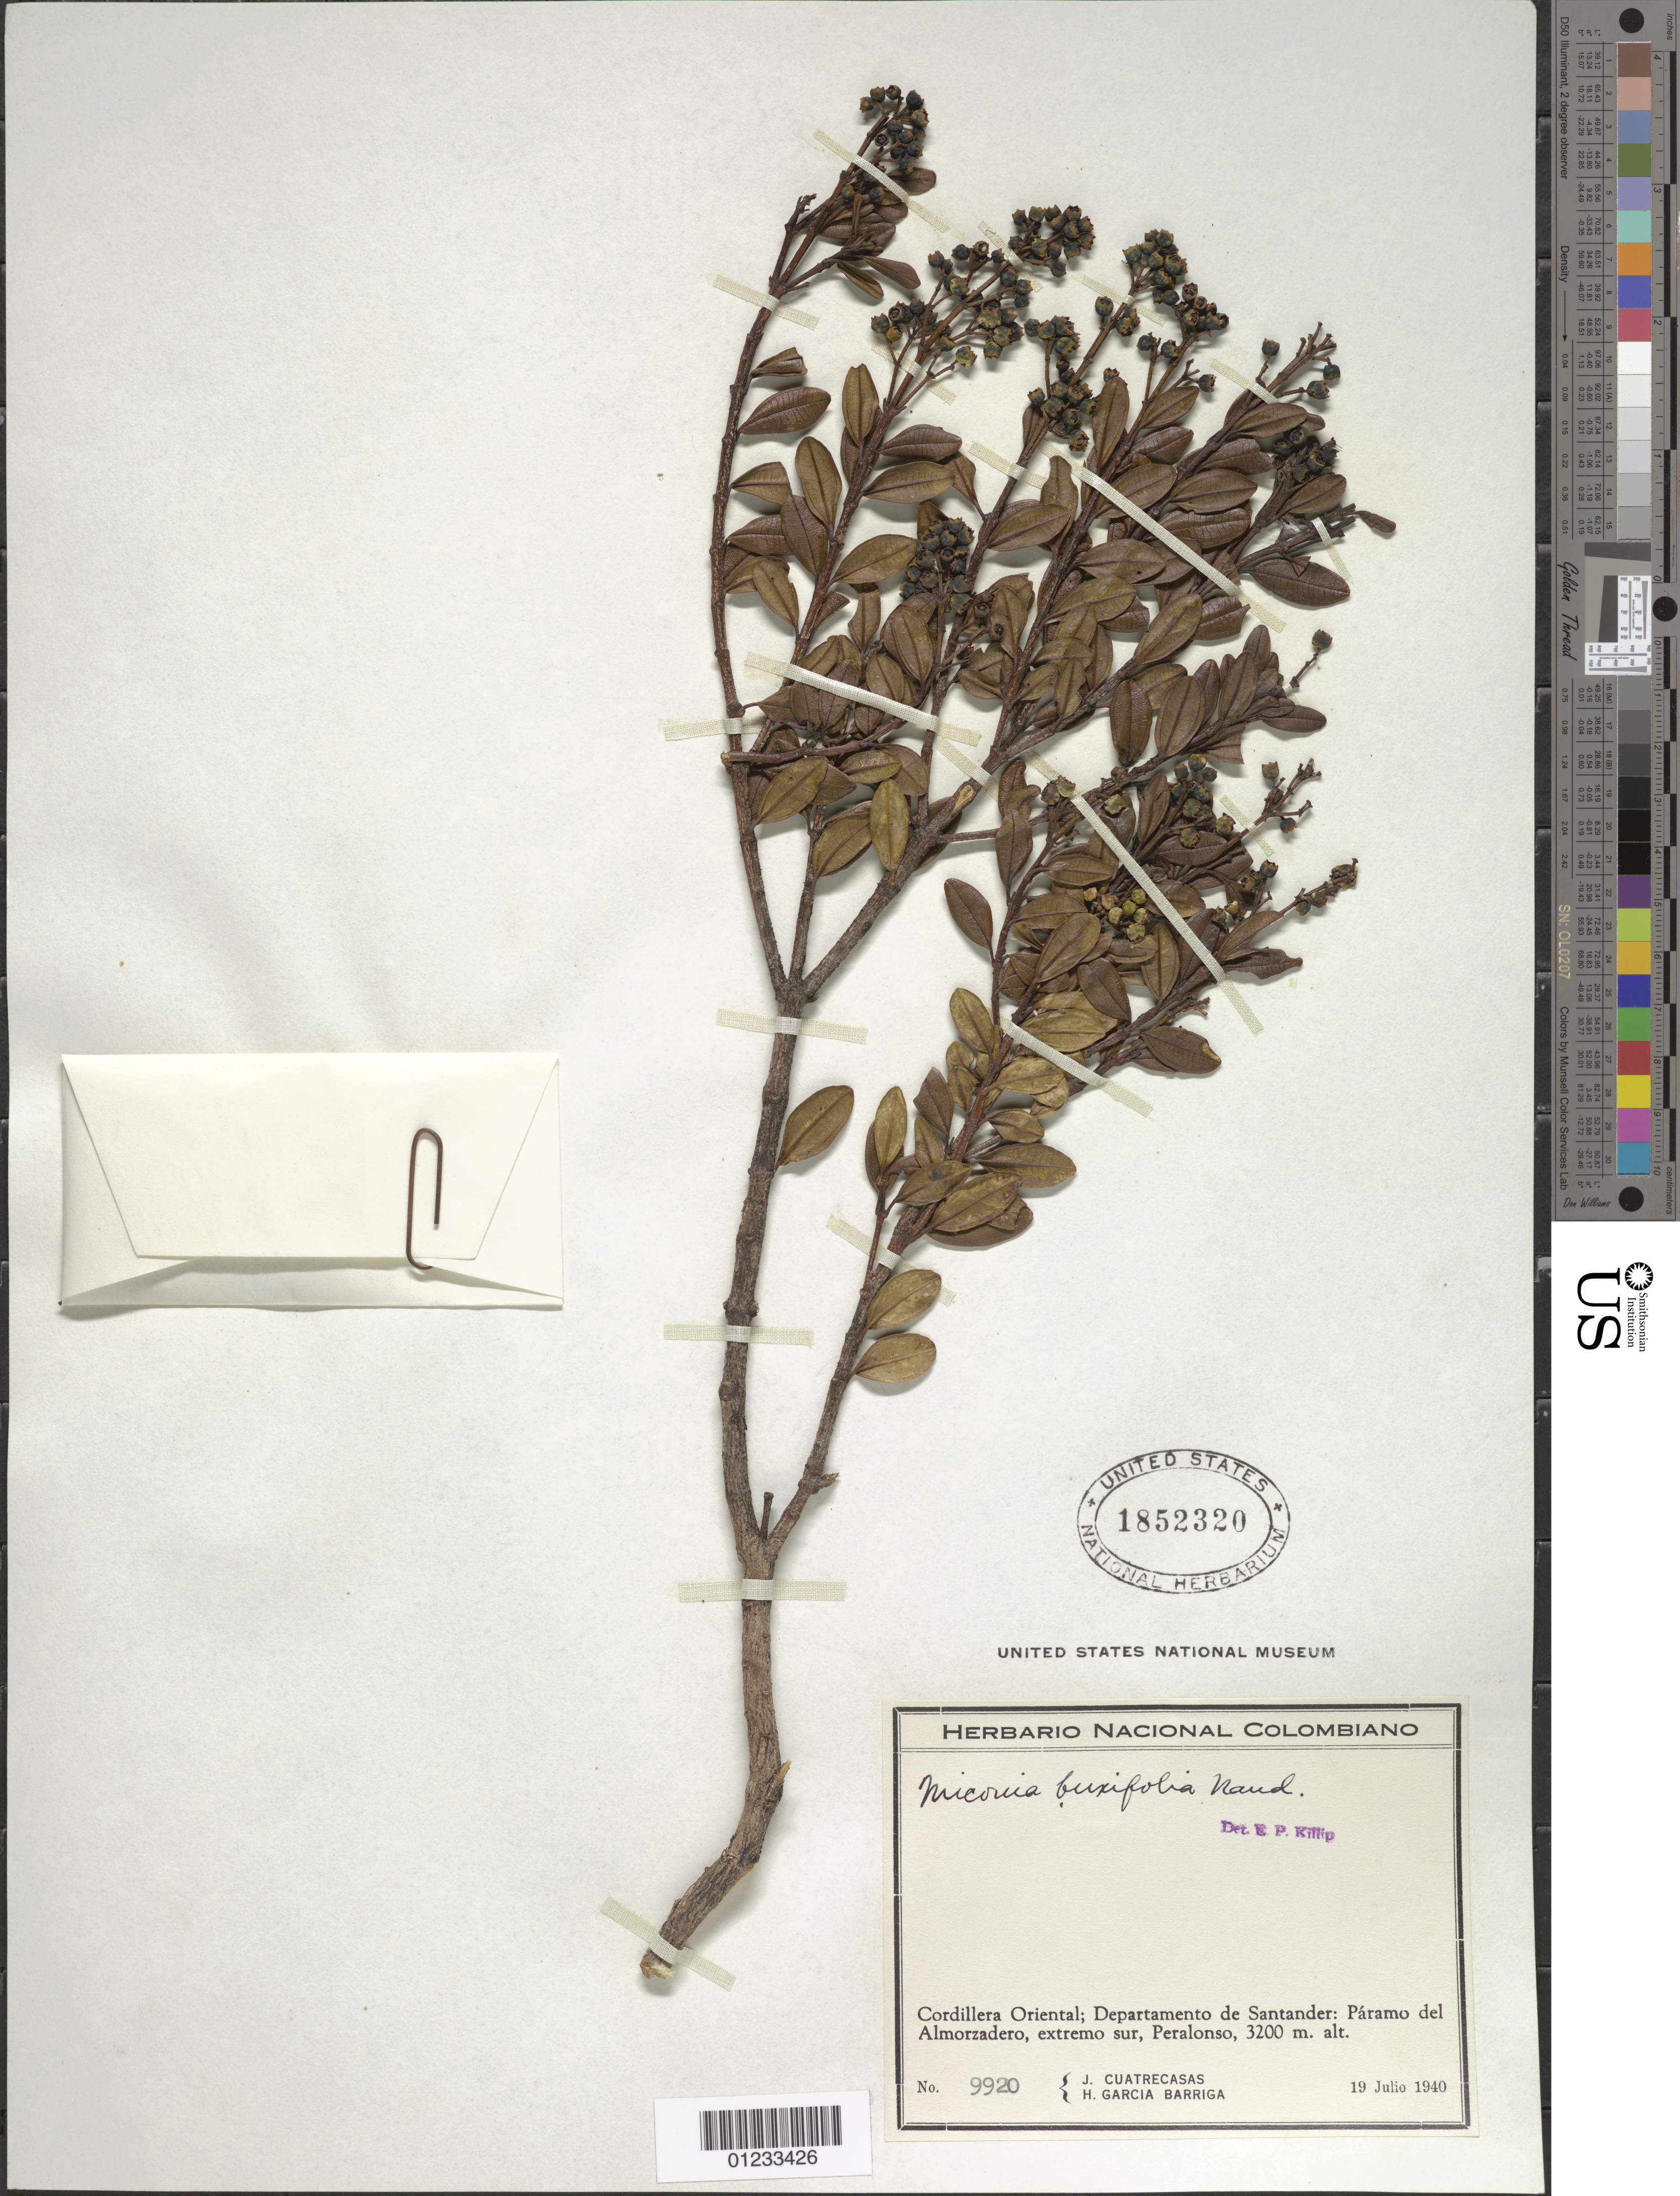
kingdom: Plantae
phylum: Tracheophyta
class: Magnoliopsida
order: Myrtales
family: Melastomataceae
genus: Miconia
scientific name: Miconia centrodesma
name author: Naudin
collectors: J. Cuatrecasas & H. García Barriga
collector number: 9920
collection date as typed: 19 Jul 1940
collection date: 1940-07-19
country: Colombia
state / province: Santander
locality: Cordillera Oriental, Paramo del Almorzadero, extremo sur, Peralonso.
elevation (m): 3200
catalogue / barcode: US 1852320